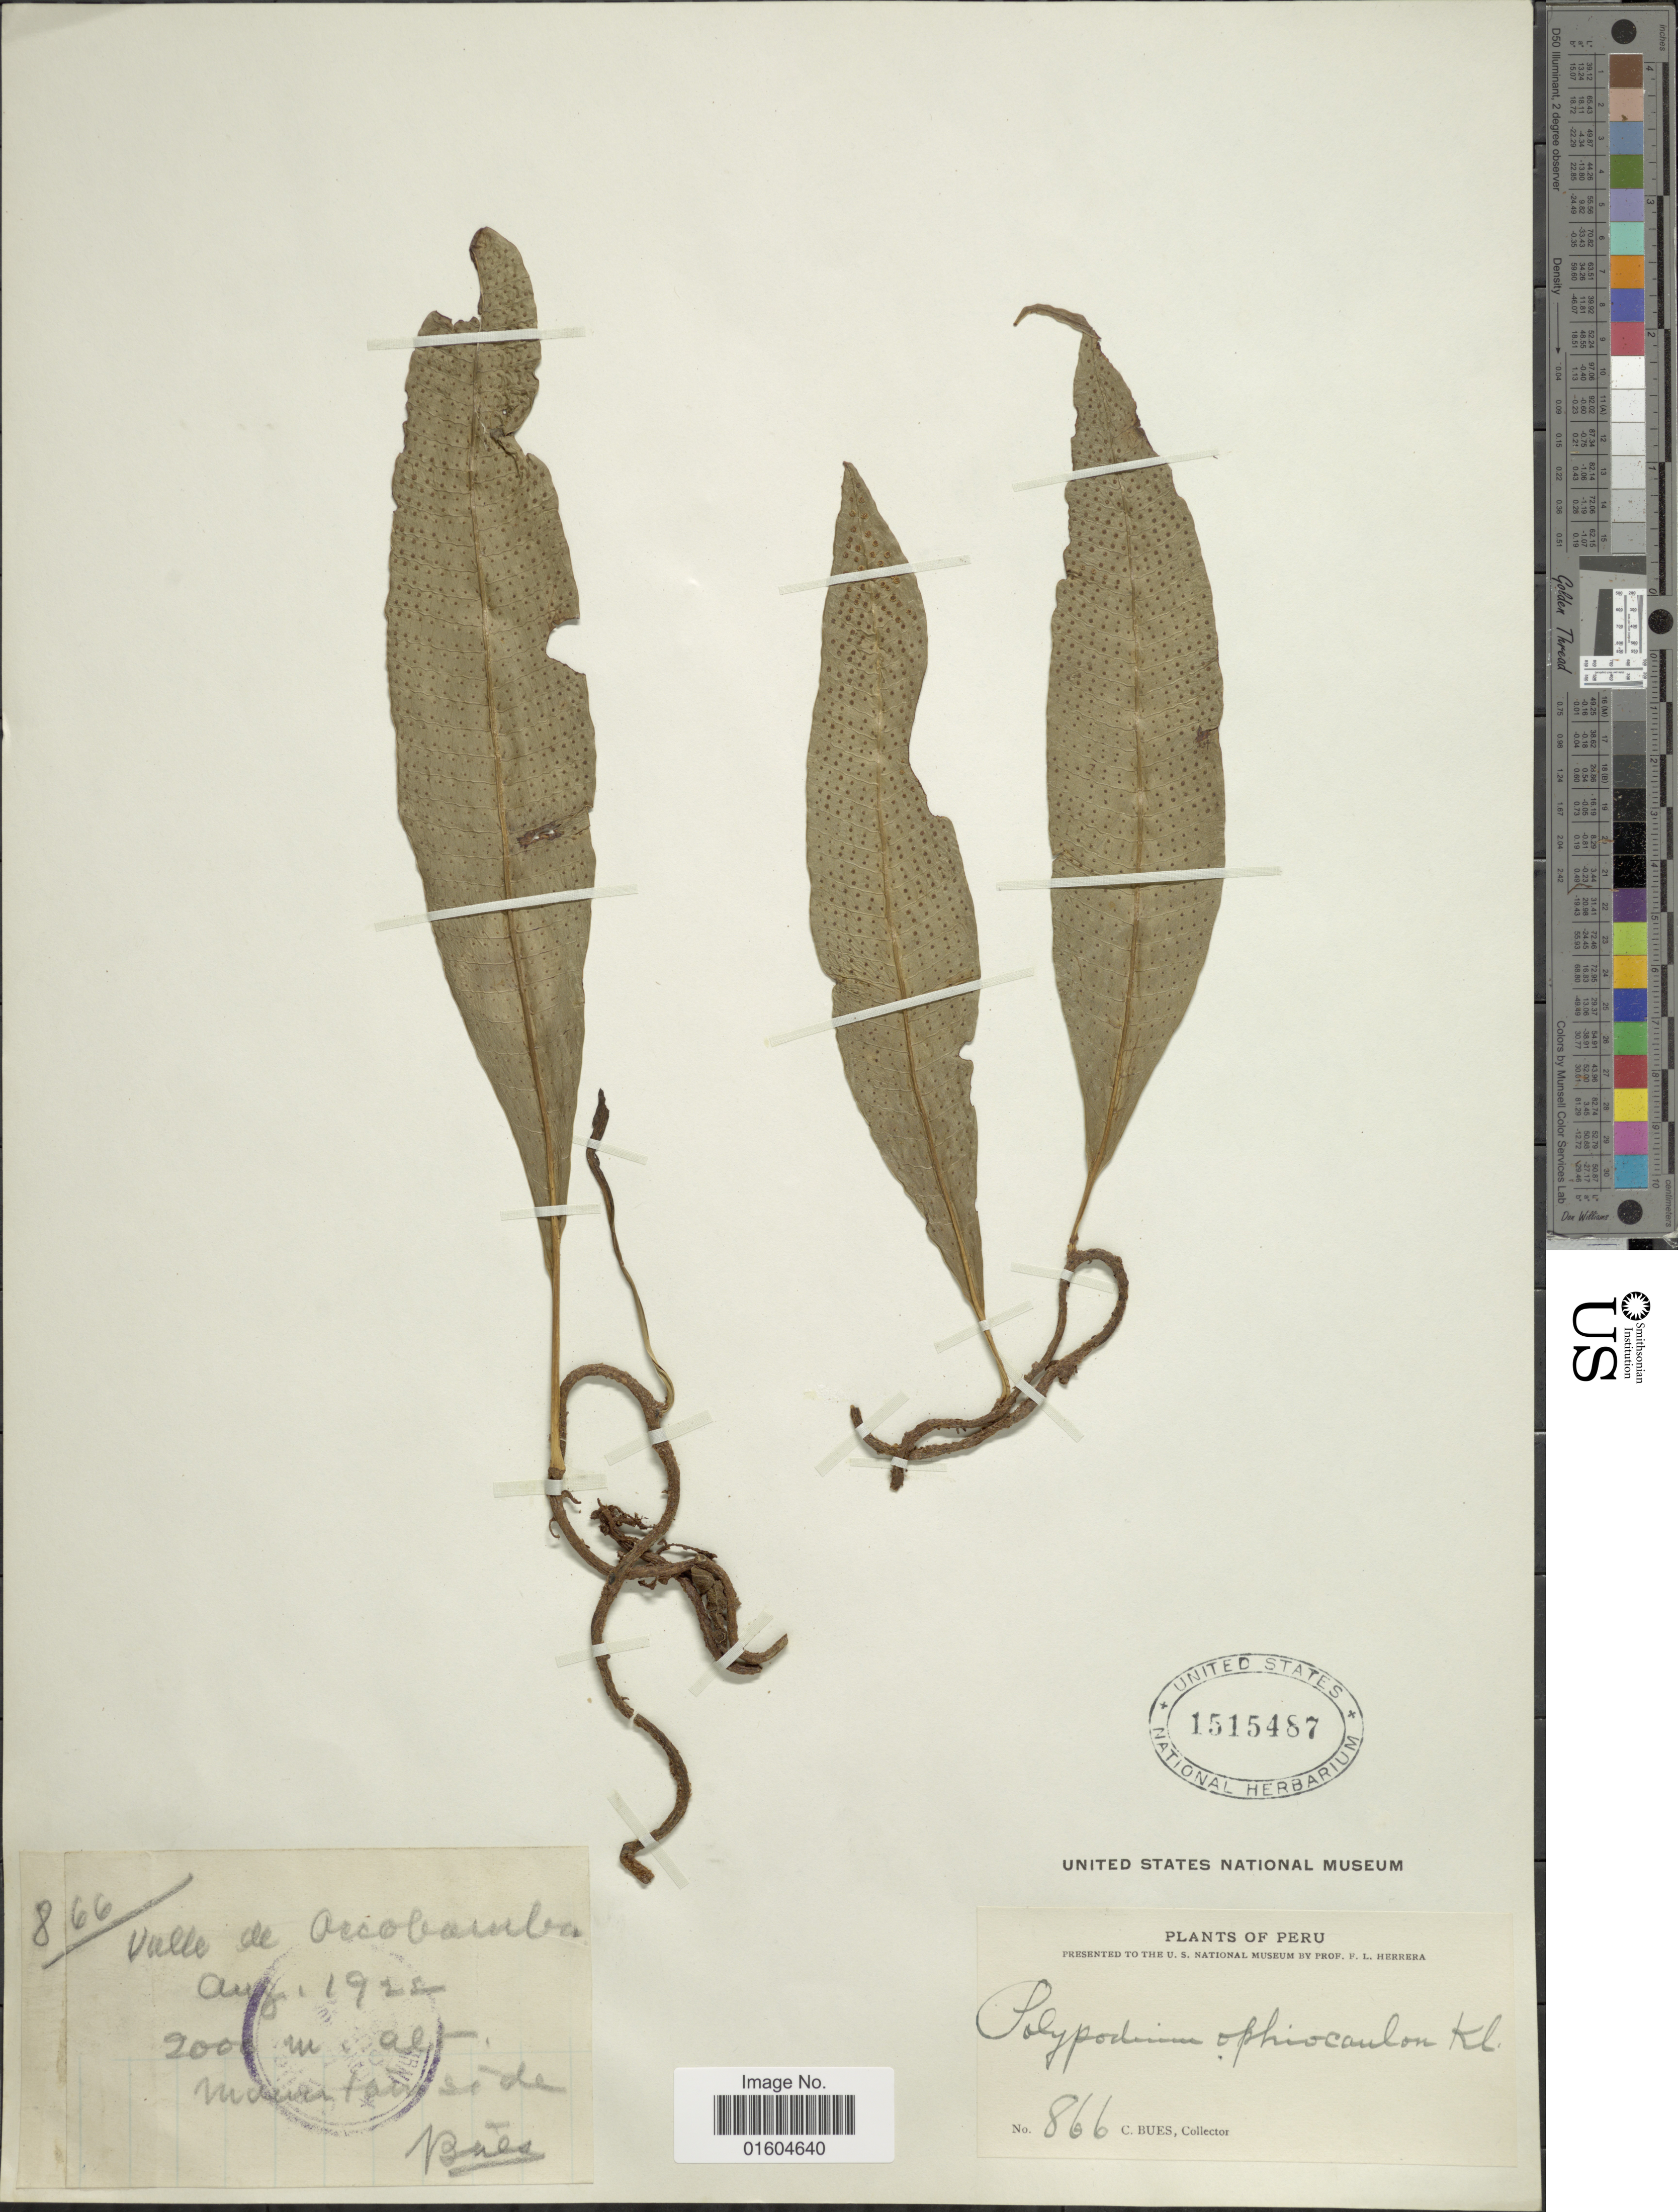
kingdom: Plantae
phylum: Tracheophyta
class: Polypodiopsida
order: Polypodiales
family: Polypodiaceae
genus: Campyloneurum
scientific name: Campyloneurum ophiocaulon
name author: (Klotzsch) Fée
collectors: C. Bues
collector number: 866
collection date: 1922-08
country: Peru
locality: Valle de Occobamba, mountain side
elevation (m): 2000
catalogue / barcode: US 1515487